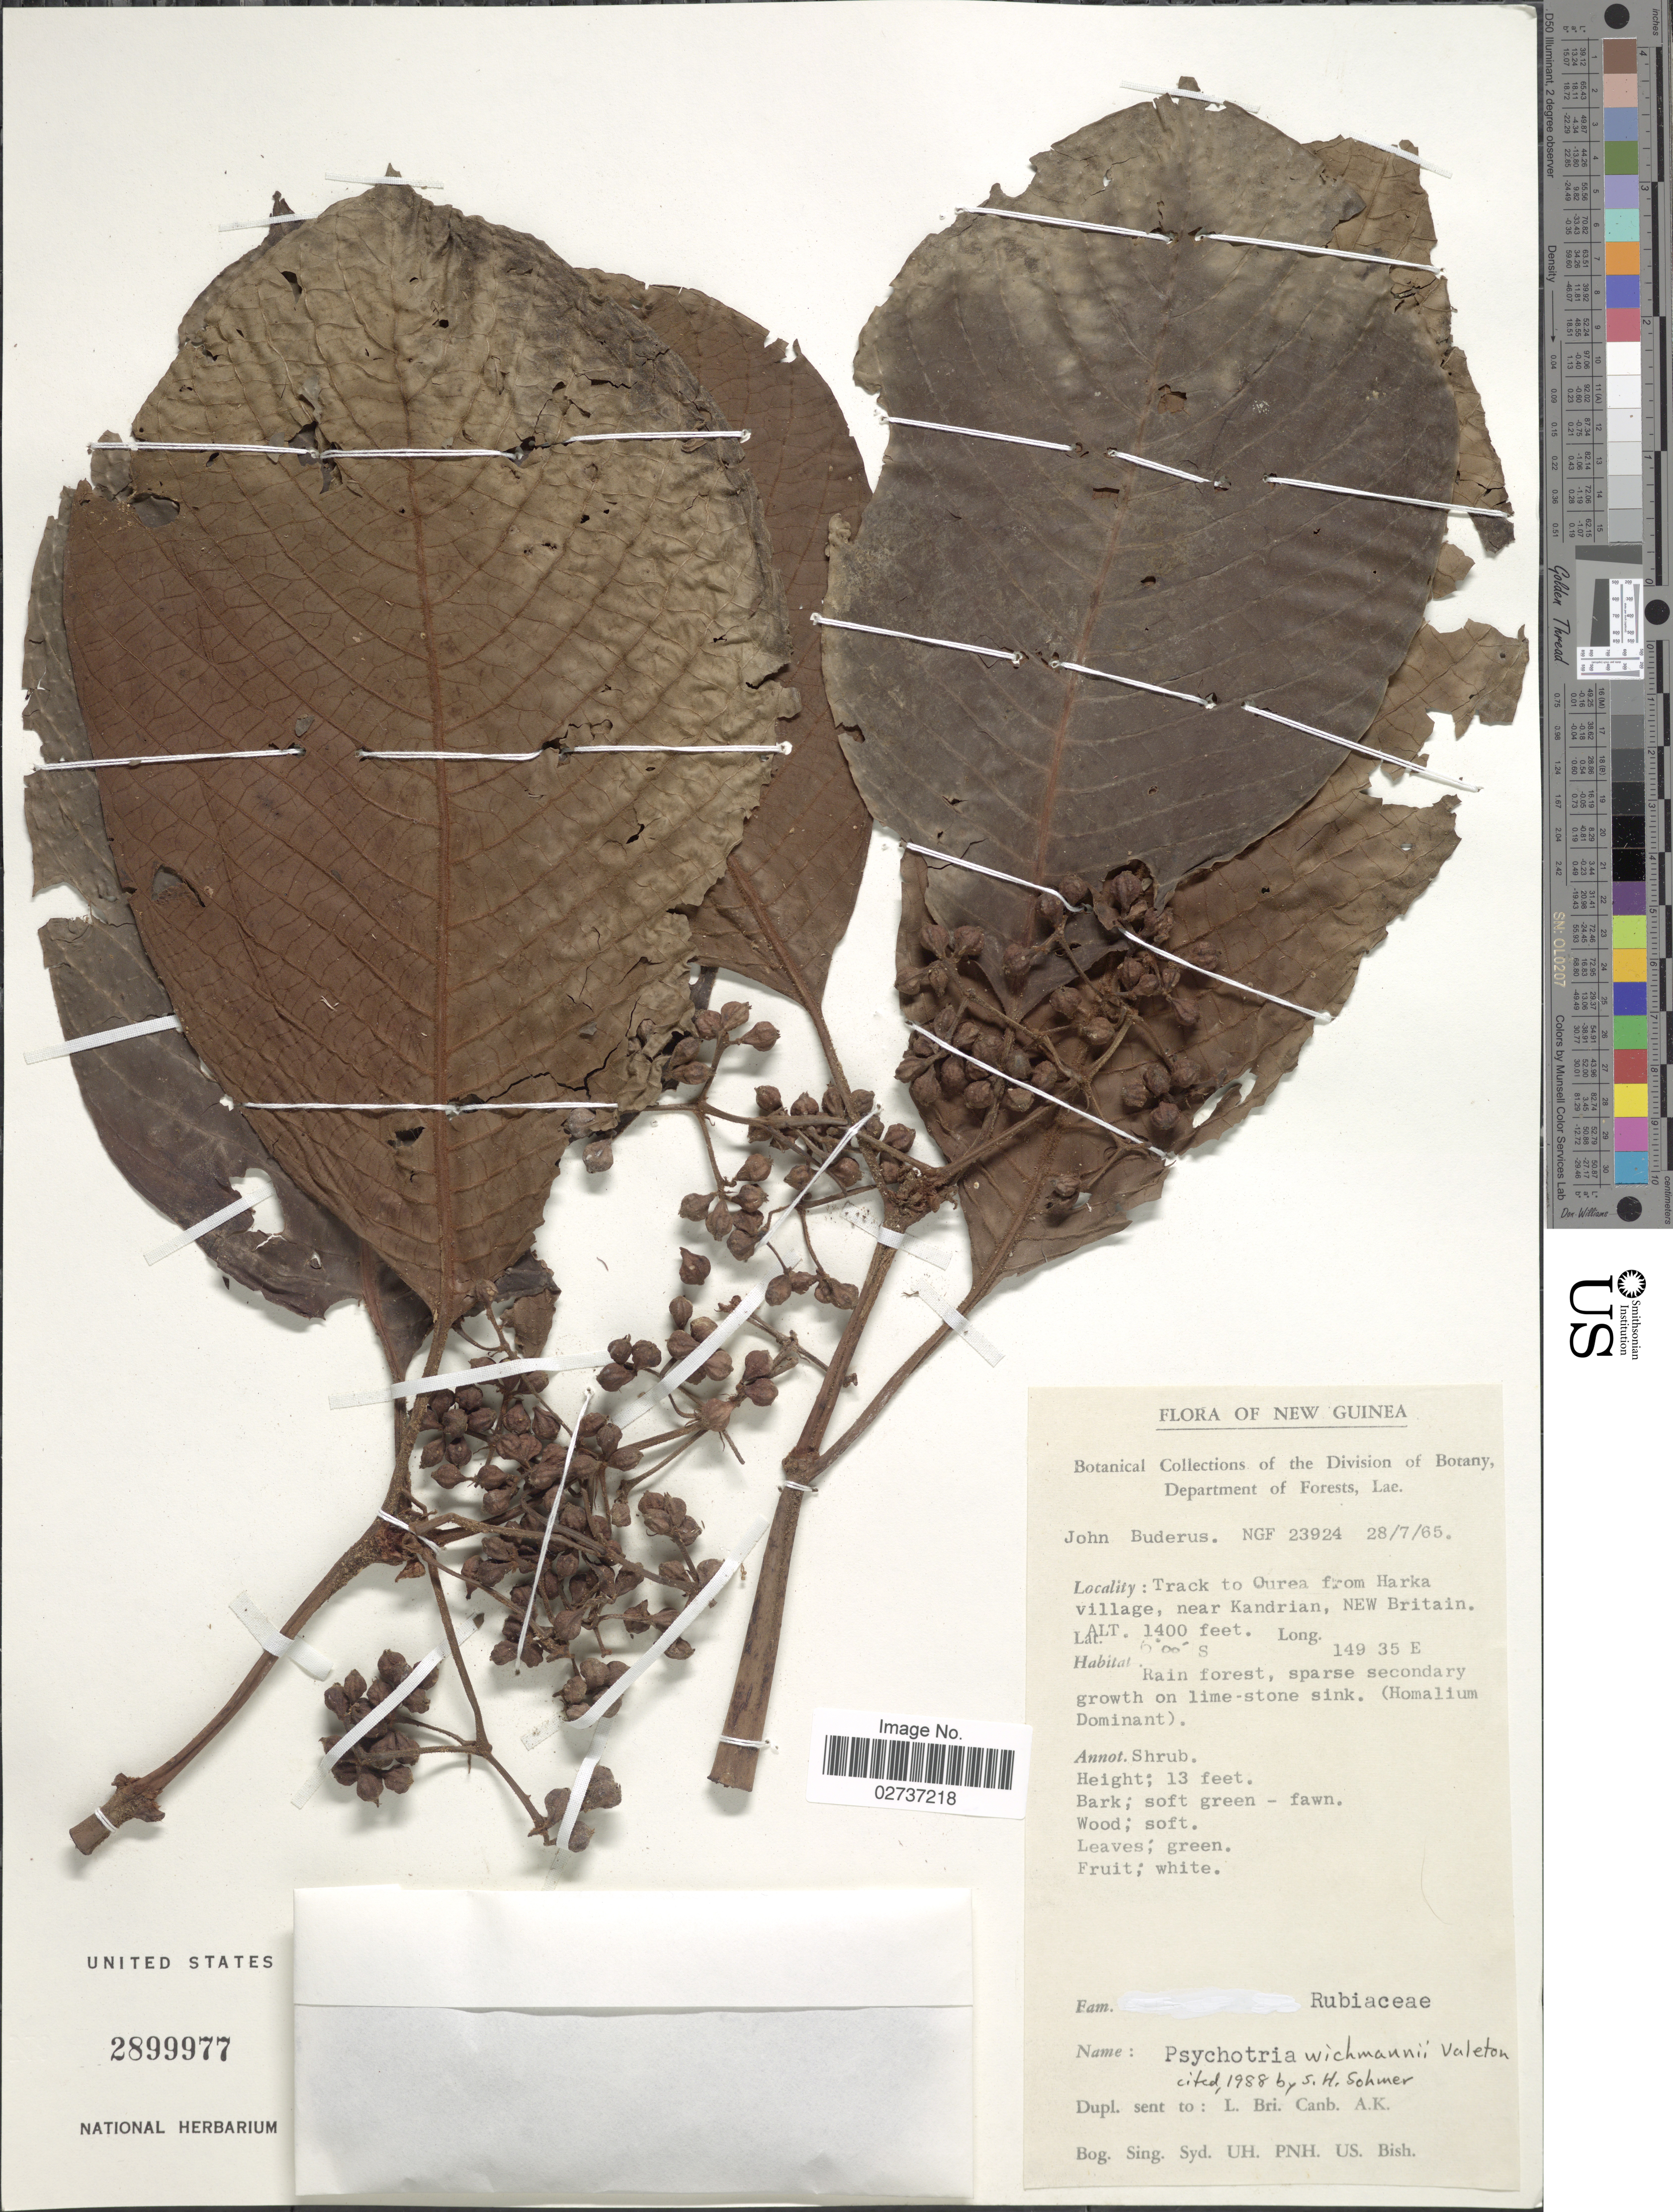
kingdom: Plantae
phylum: Tracheophyta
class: Magnoliopsida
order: Gentianales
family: Rubiaceae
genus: Psychotria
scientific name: Psychotria wichmannii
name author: Valeton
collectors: J. Buderus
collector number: NGF23924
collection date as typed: Transcribed d/m/y: 28/7/65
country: Papua New Guinea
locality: New Guinea, Track to Qurea [interpreted] from Harka village, near Kandrian, New Britain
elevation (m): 427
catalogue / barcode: US 2899977